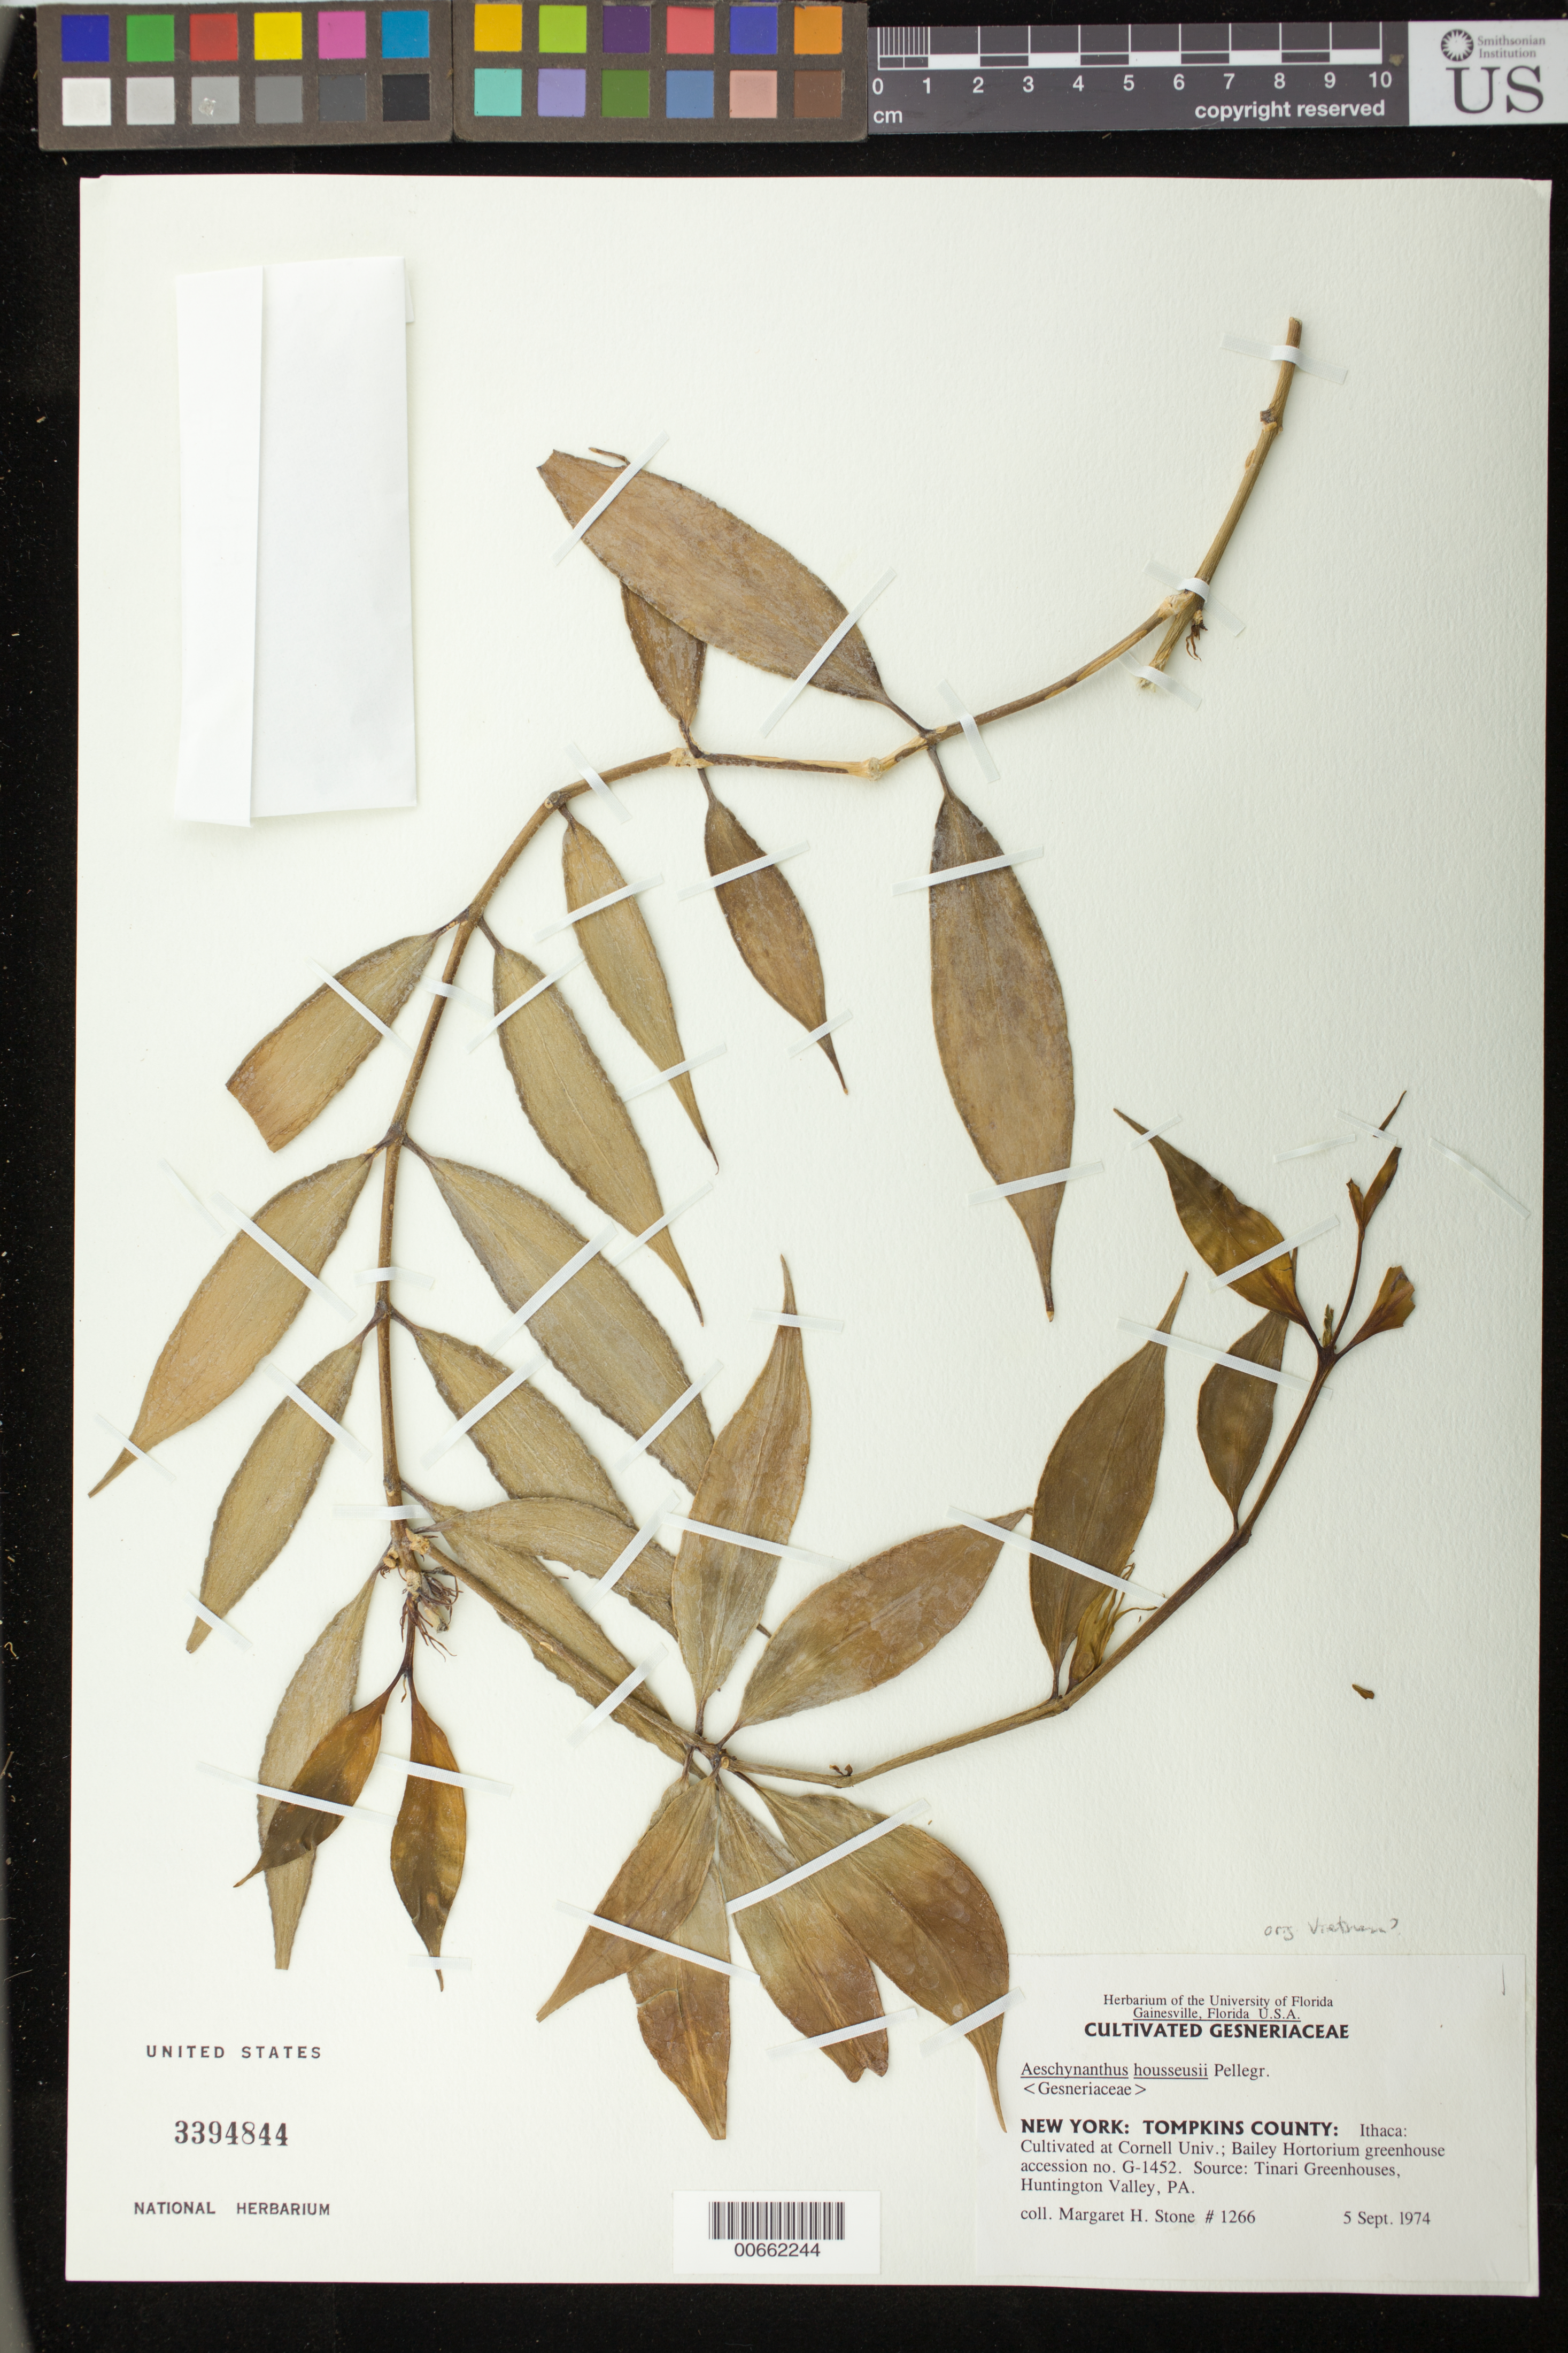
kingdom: Plantae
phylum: Tracheophyta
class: Magnoliopsida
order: Lamiales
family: Gesneriaceae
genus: Aeschynanthus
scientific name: Aeschynanthus hosseusii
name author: Pellegr.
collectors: M. Stone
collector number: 1266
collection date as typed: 05 Sep 1974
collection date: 1974-09-05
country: United States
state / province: New York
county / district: Tompkins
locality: New York: Tompkins County: Ithaca [New York]: Cultivated at Cornell University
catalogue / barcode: US 3394844